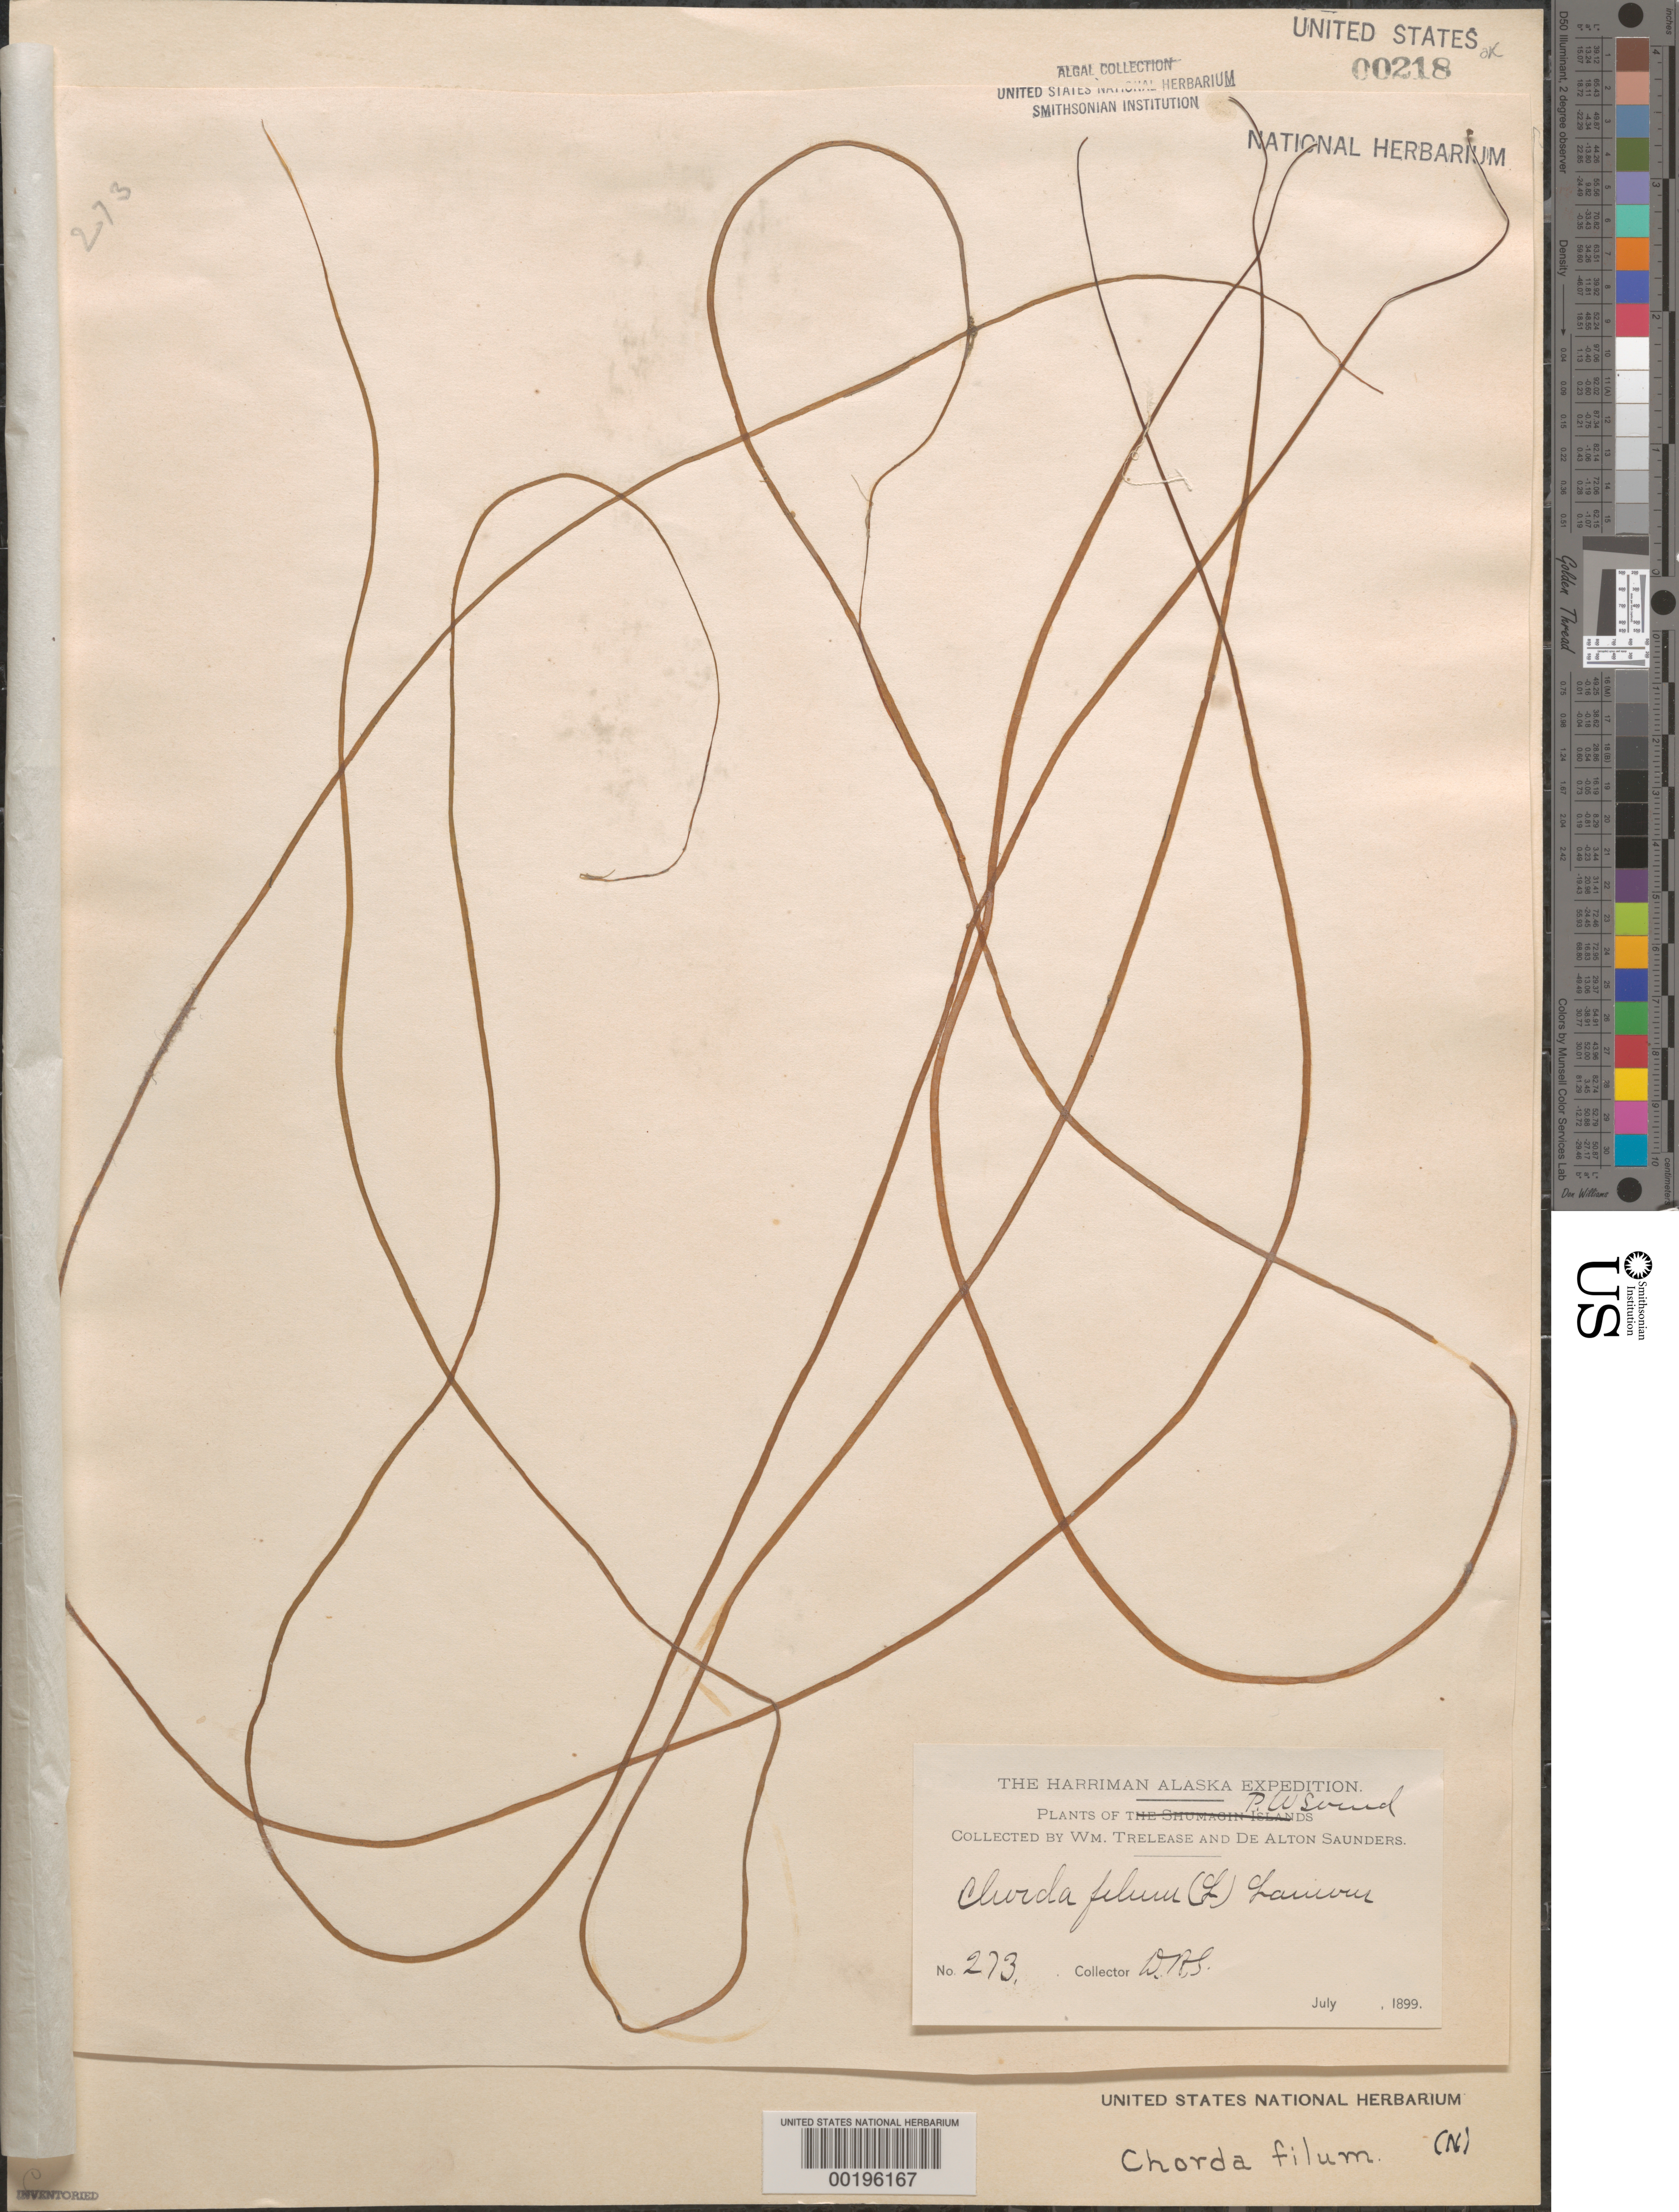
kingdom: Chromista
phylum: Ochrophyta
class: Phaeophyceae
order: Laminariales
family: Chordaceae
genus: Chorda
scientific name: Chorda filum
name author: (L.) Stackh.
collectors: D. Saunders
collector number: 273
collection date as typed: Jul 1899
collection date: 1899-07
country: United States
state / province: Alaska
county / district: Valdez-Cordova Division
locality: Prince William Sound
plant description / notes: Harriman Alaska Expedition, 1899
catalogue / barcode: US 218